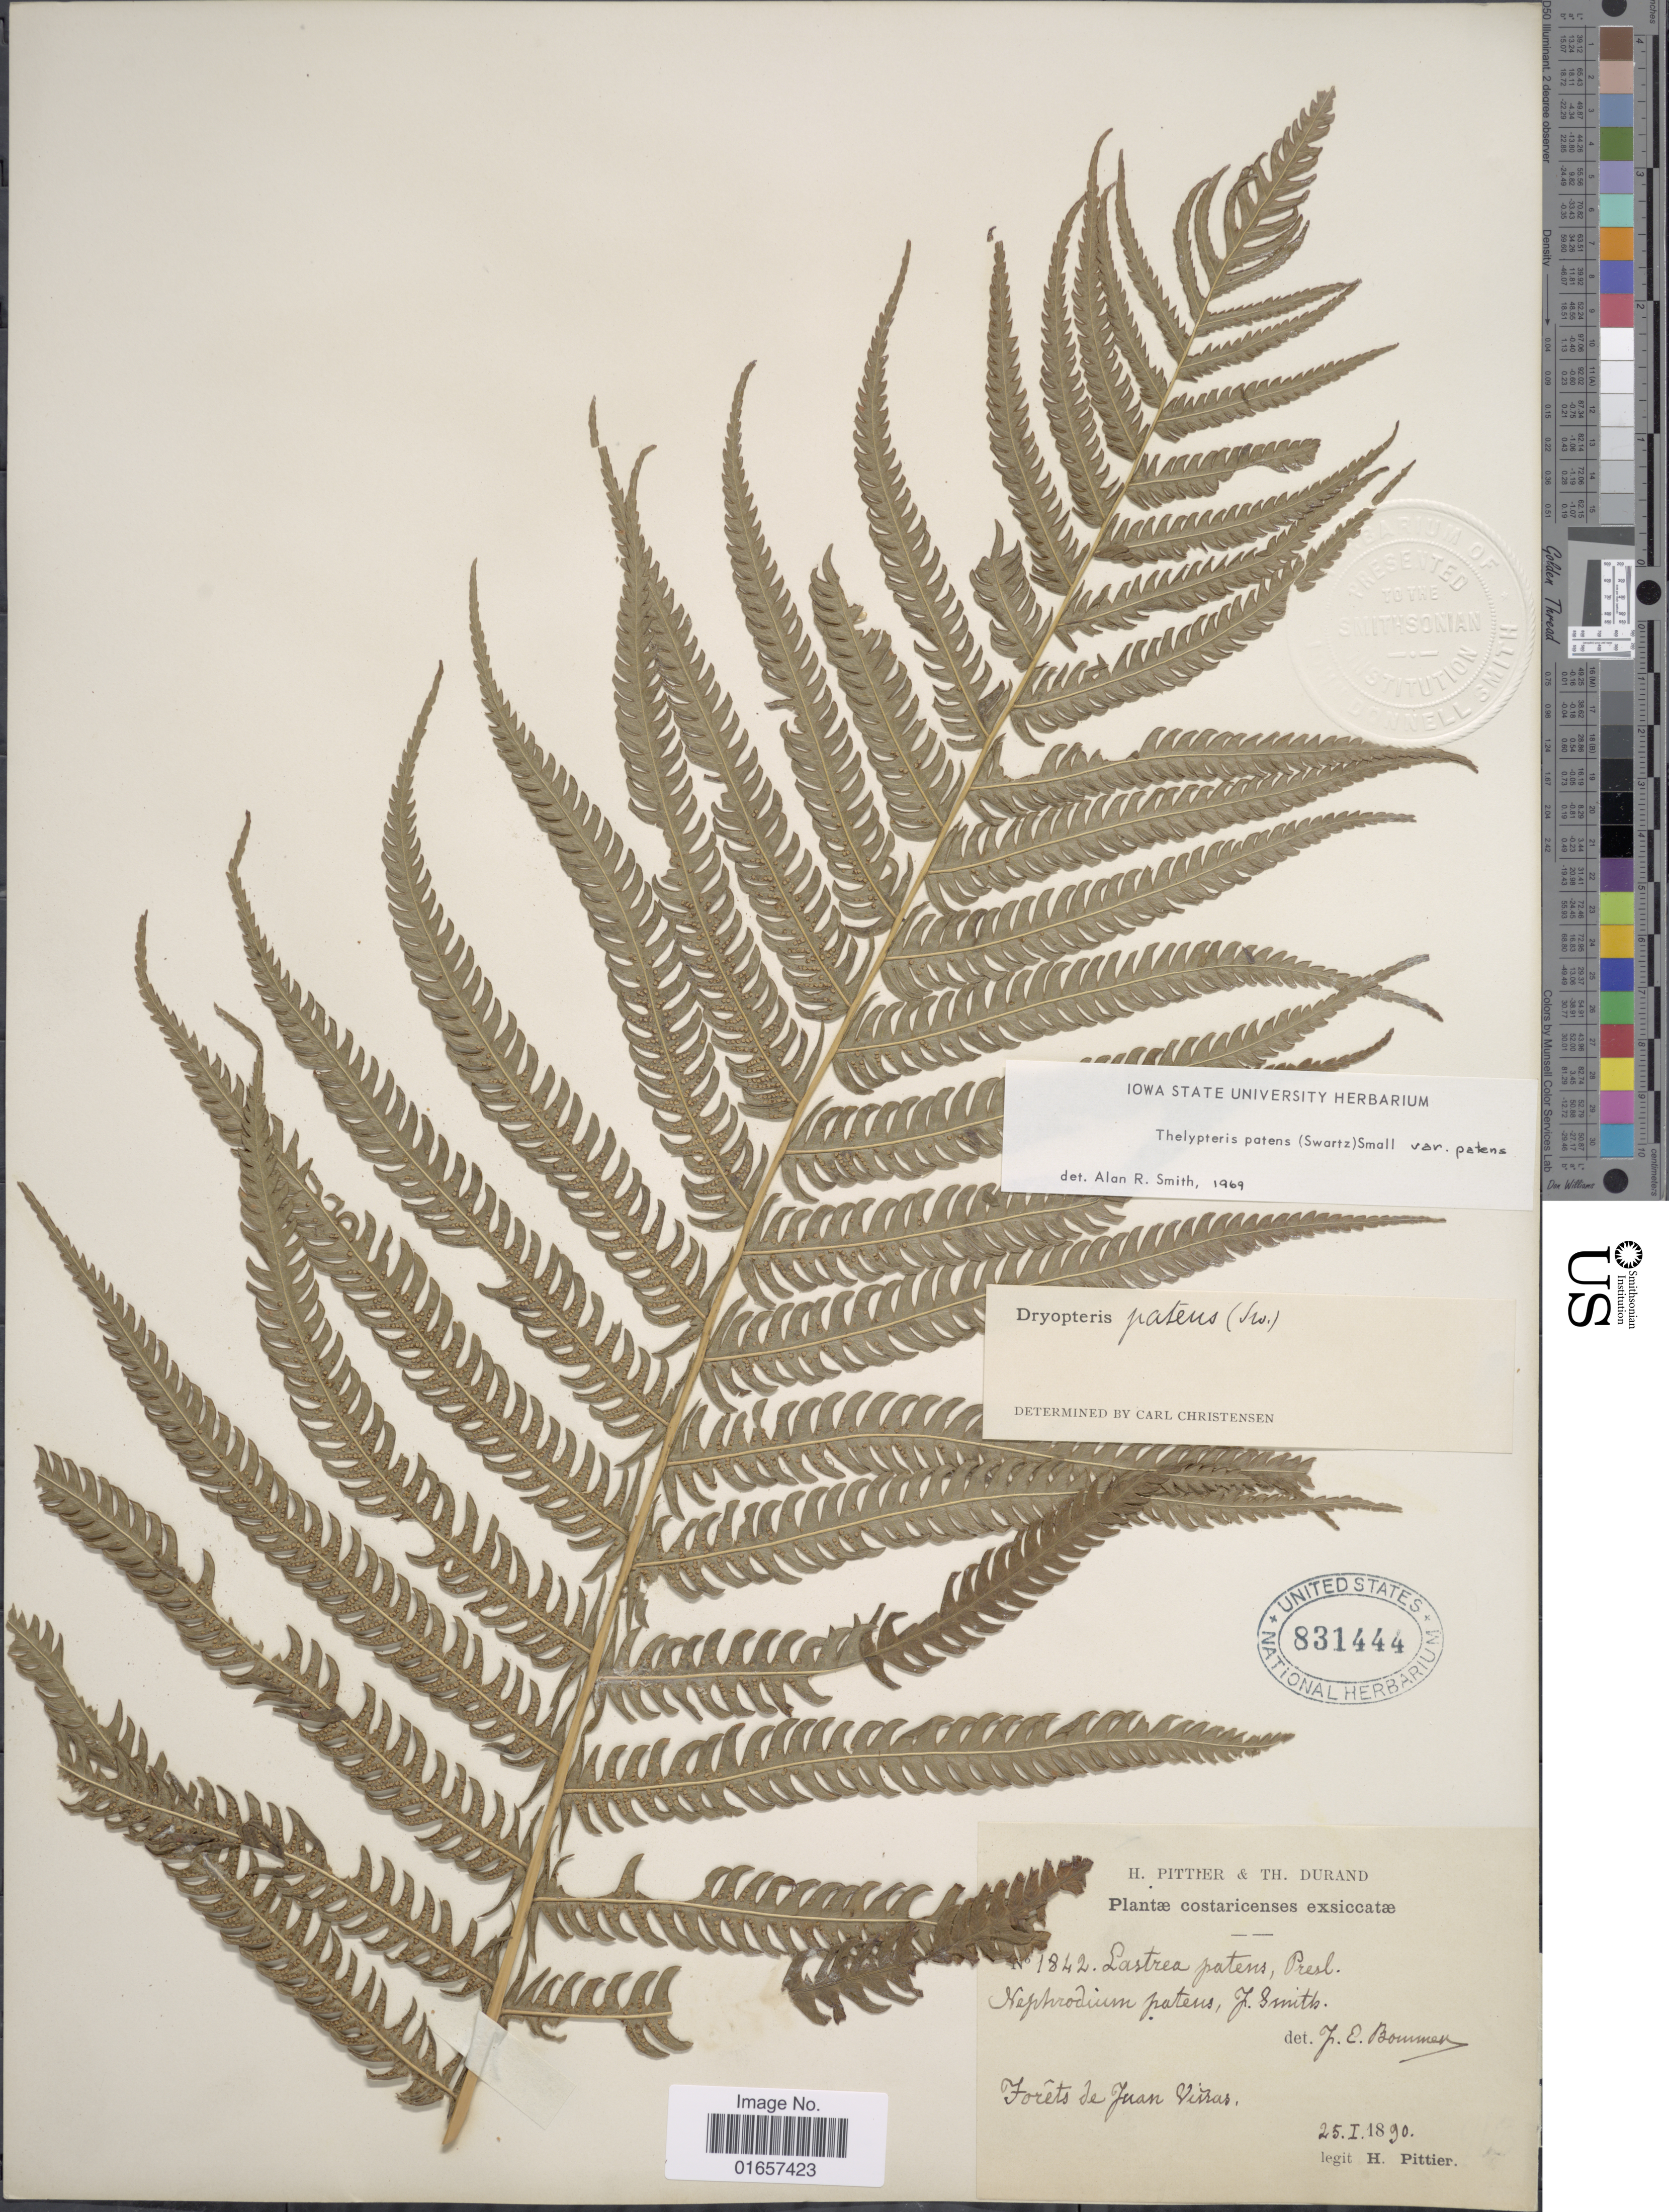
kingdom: Plantae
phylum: Tracheophyta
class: Polypodiopsida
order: Polypodiales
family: Thelypteridaceae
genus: Christella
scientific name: Christella patens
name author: (Sw.) Holttum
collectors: H. F. Pittier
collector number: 1842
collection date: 1890-01-25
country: Costa Rica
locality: Costaricenses exsiccatae, Forets de JUan Virras.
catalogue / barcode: US 831444